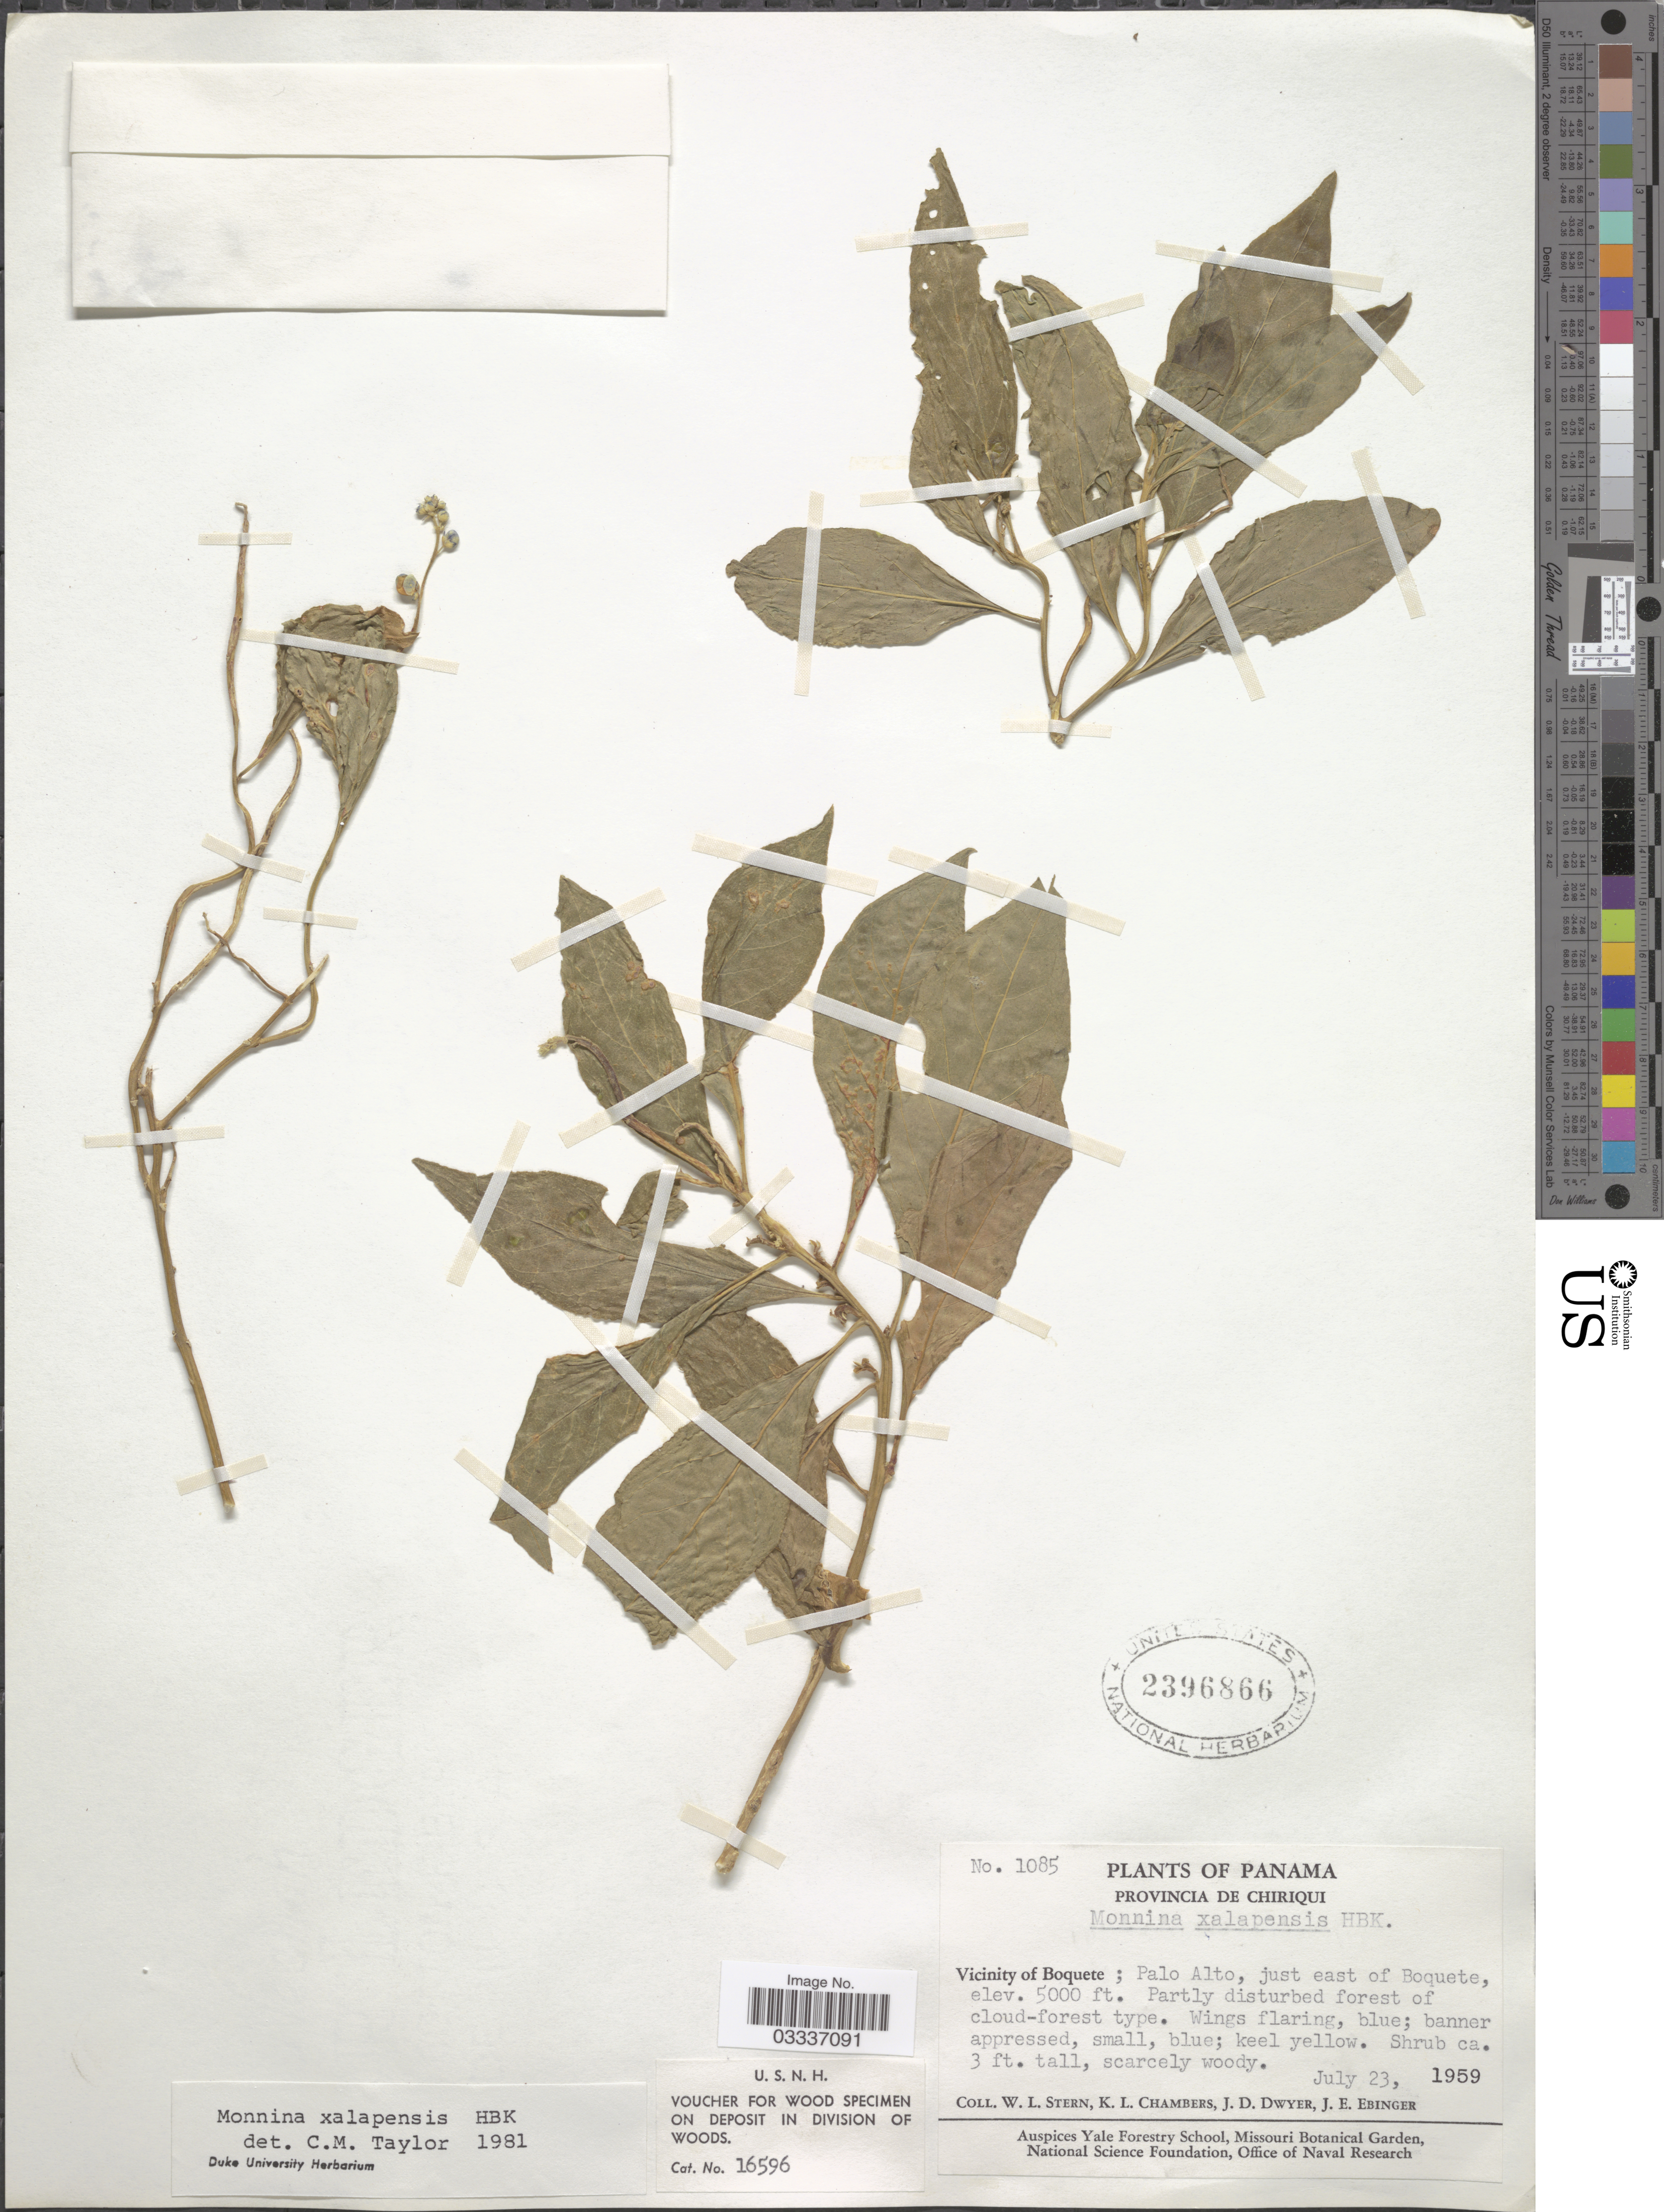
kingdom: Plantae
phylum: Tracheophyta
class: Magnoliopsida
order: Fabales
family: Polygalaceae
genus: Monnina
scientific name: Monnina xalapensis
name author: Kunth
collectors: W. L. Stern, K. Chambers, J. D. Dwyer & J. Ebinger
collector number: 1085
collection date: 1959-07-23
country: Panama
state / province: Chiriqui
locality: Vicinity of Boquete; Palo Alto, just east of Boquete.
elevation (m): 1524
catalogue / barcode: US 2396866